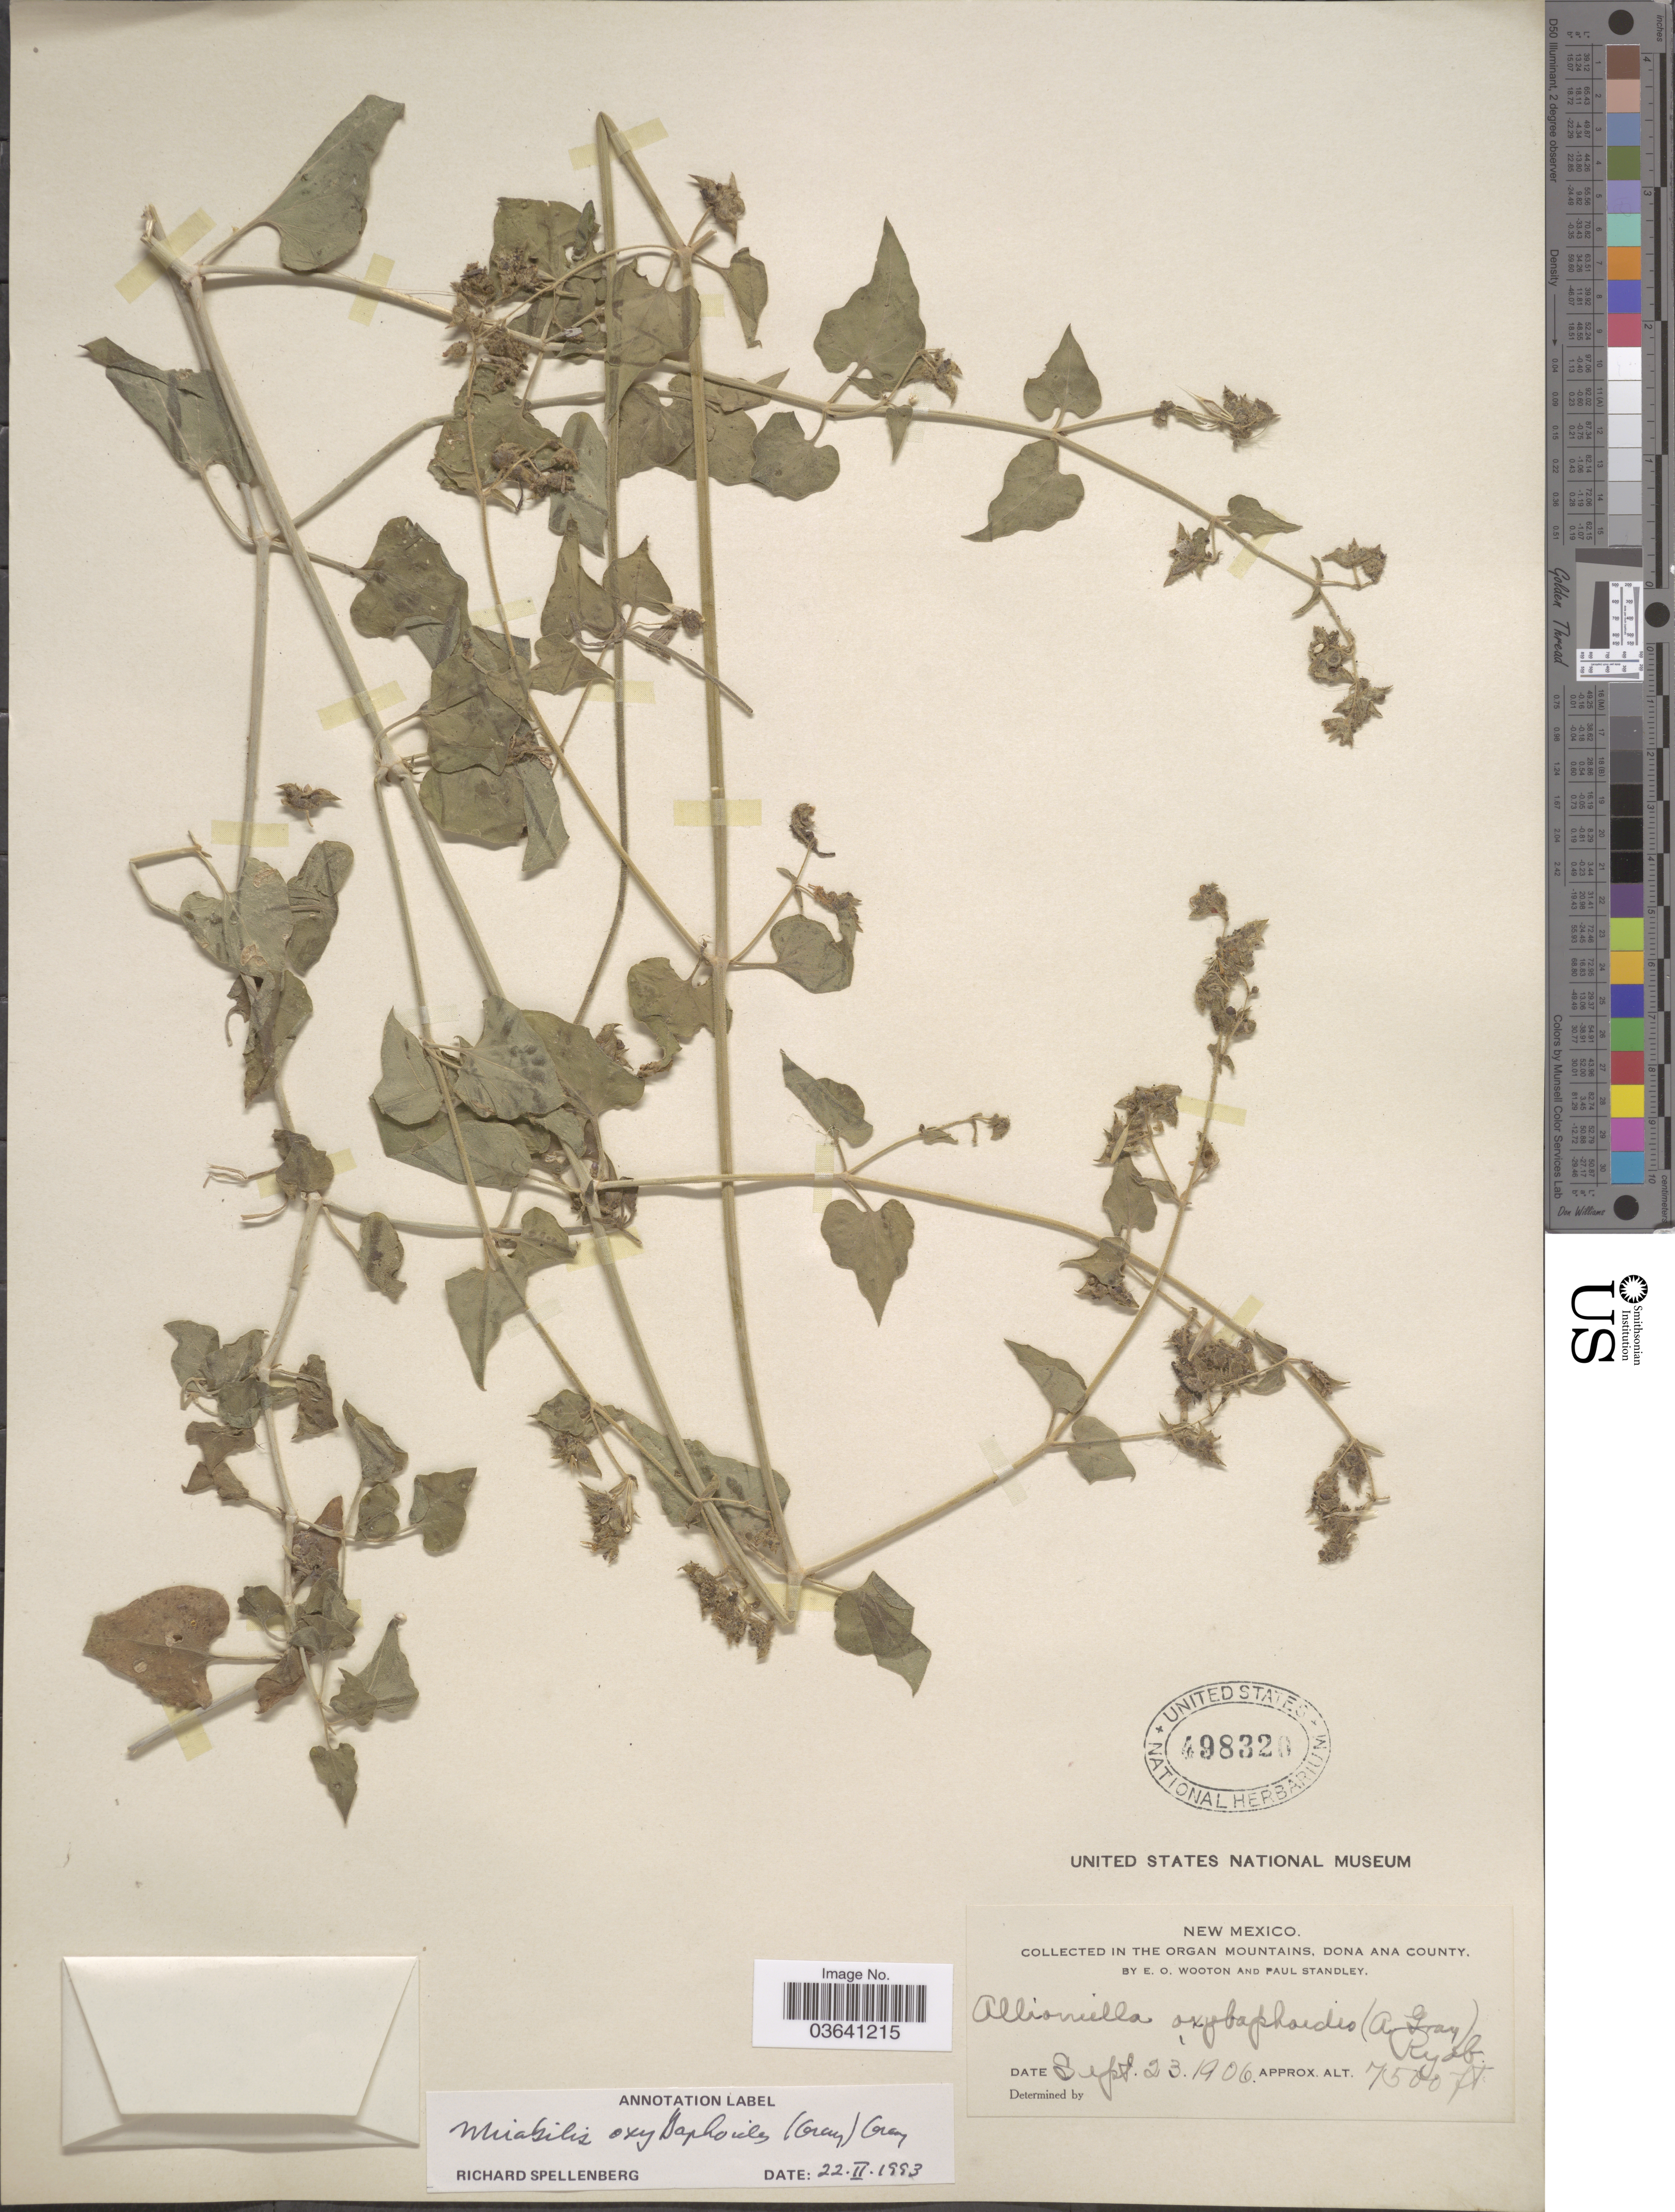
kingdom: Plantae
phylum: Tracheophyta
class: Magnoliopsida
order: Caryophyllales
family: Nyctaginaceae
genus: Mirabilis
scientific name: Mirabilis oxybaphoides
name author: (A. Gray) A. Gray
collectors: E. O. Wooton & P. C. Standley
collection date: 1906-09-23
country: United States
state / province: New Mexico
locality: In the Organ Mountains, Dona Ana County.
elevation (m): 2286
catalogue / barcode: US 498320